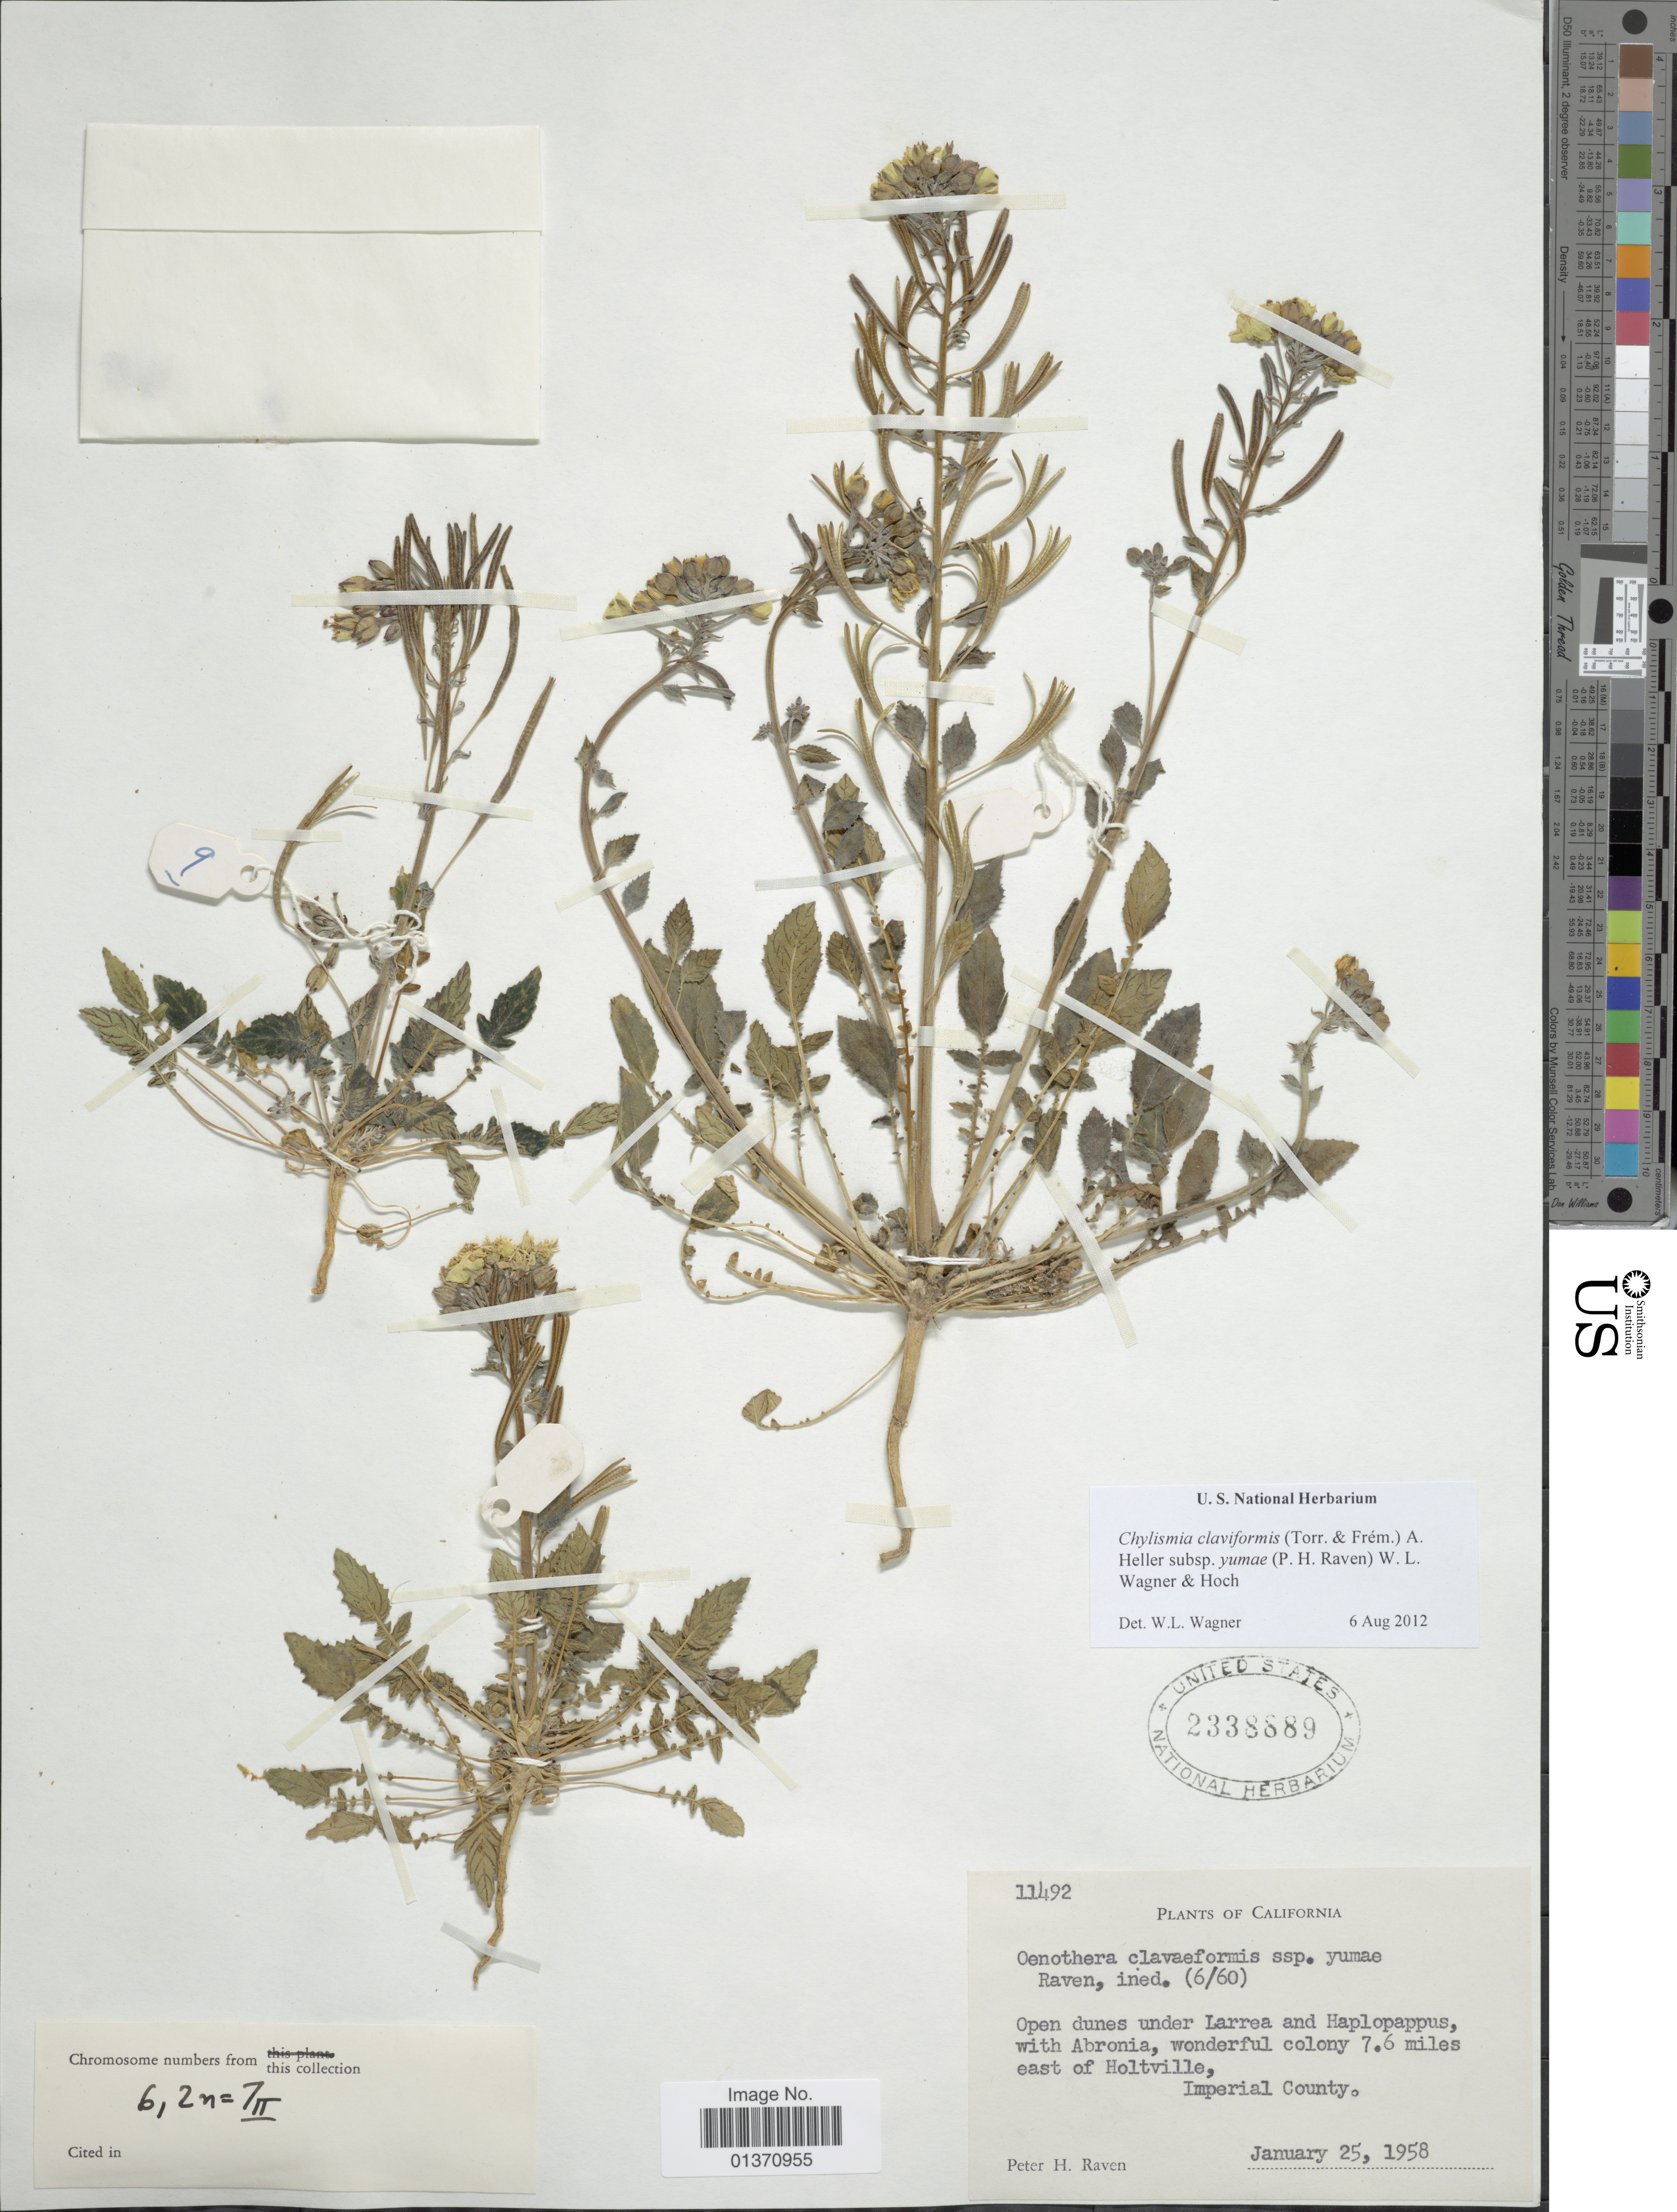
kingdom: Plantae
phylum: Tracheophyta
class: Magnoliopsida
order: Myrtales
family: Onagraceae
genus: Chylismia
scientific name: Chylismia claviformis subsp. yumae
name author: (P.H. Raven) W.L. Wagner & Hoch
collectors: P. H. Raven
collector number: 11492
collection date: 1958-01-25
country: United States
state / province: California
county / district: Imperial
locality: Wonderful colony 7.6 miles east of Holtville, Imperial County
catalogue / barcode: US 2338889